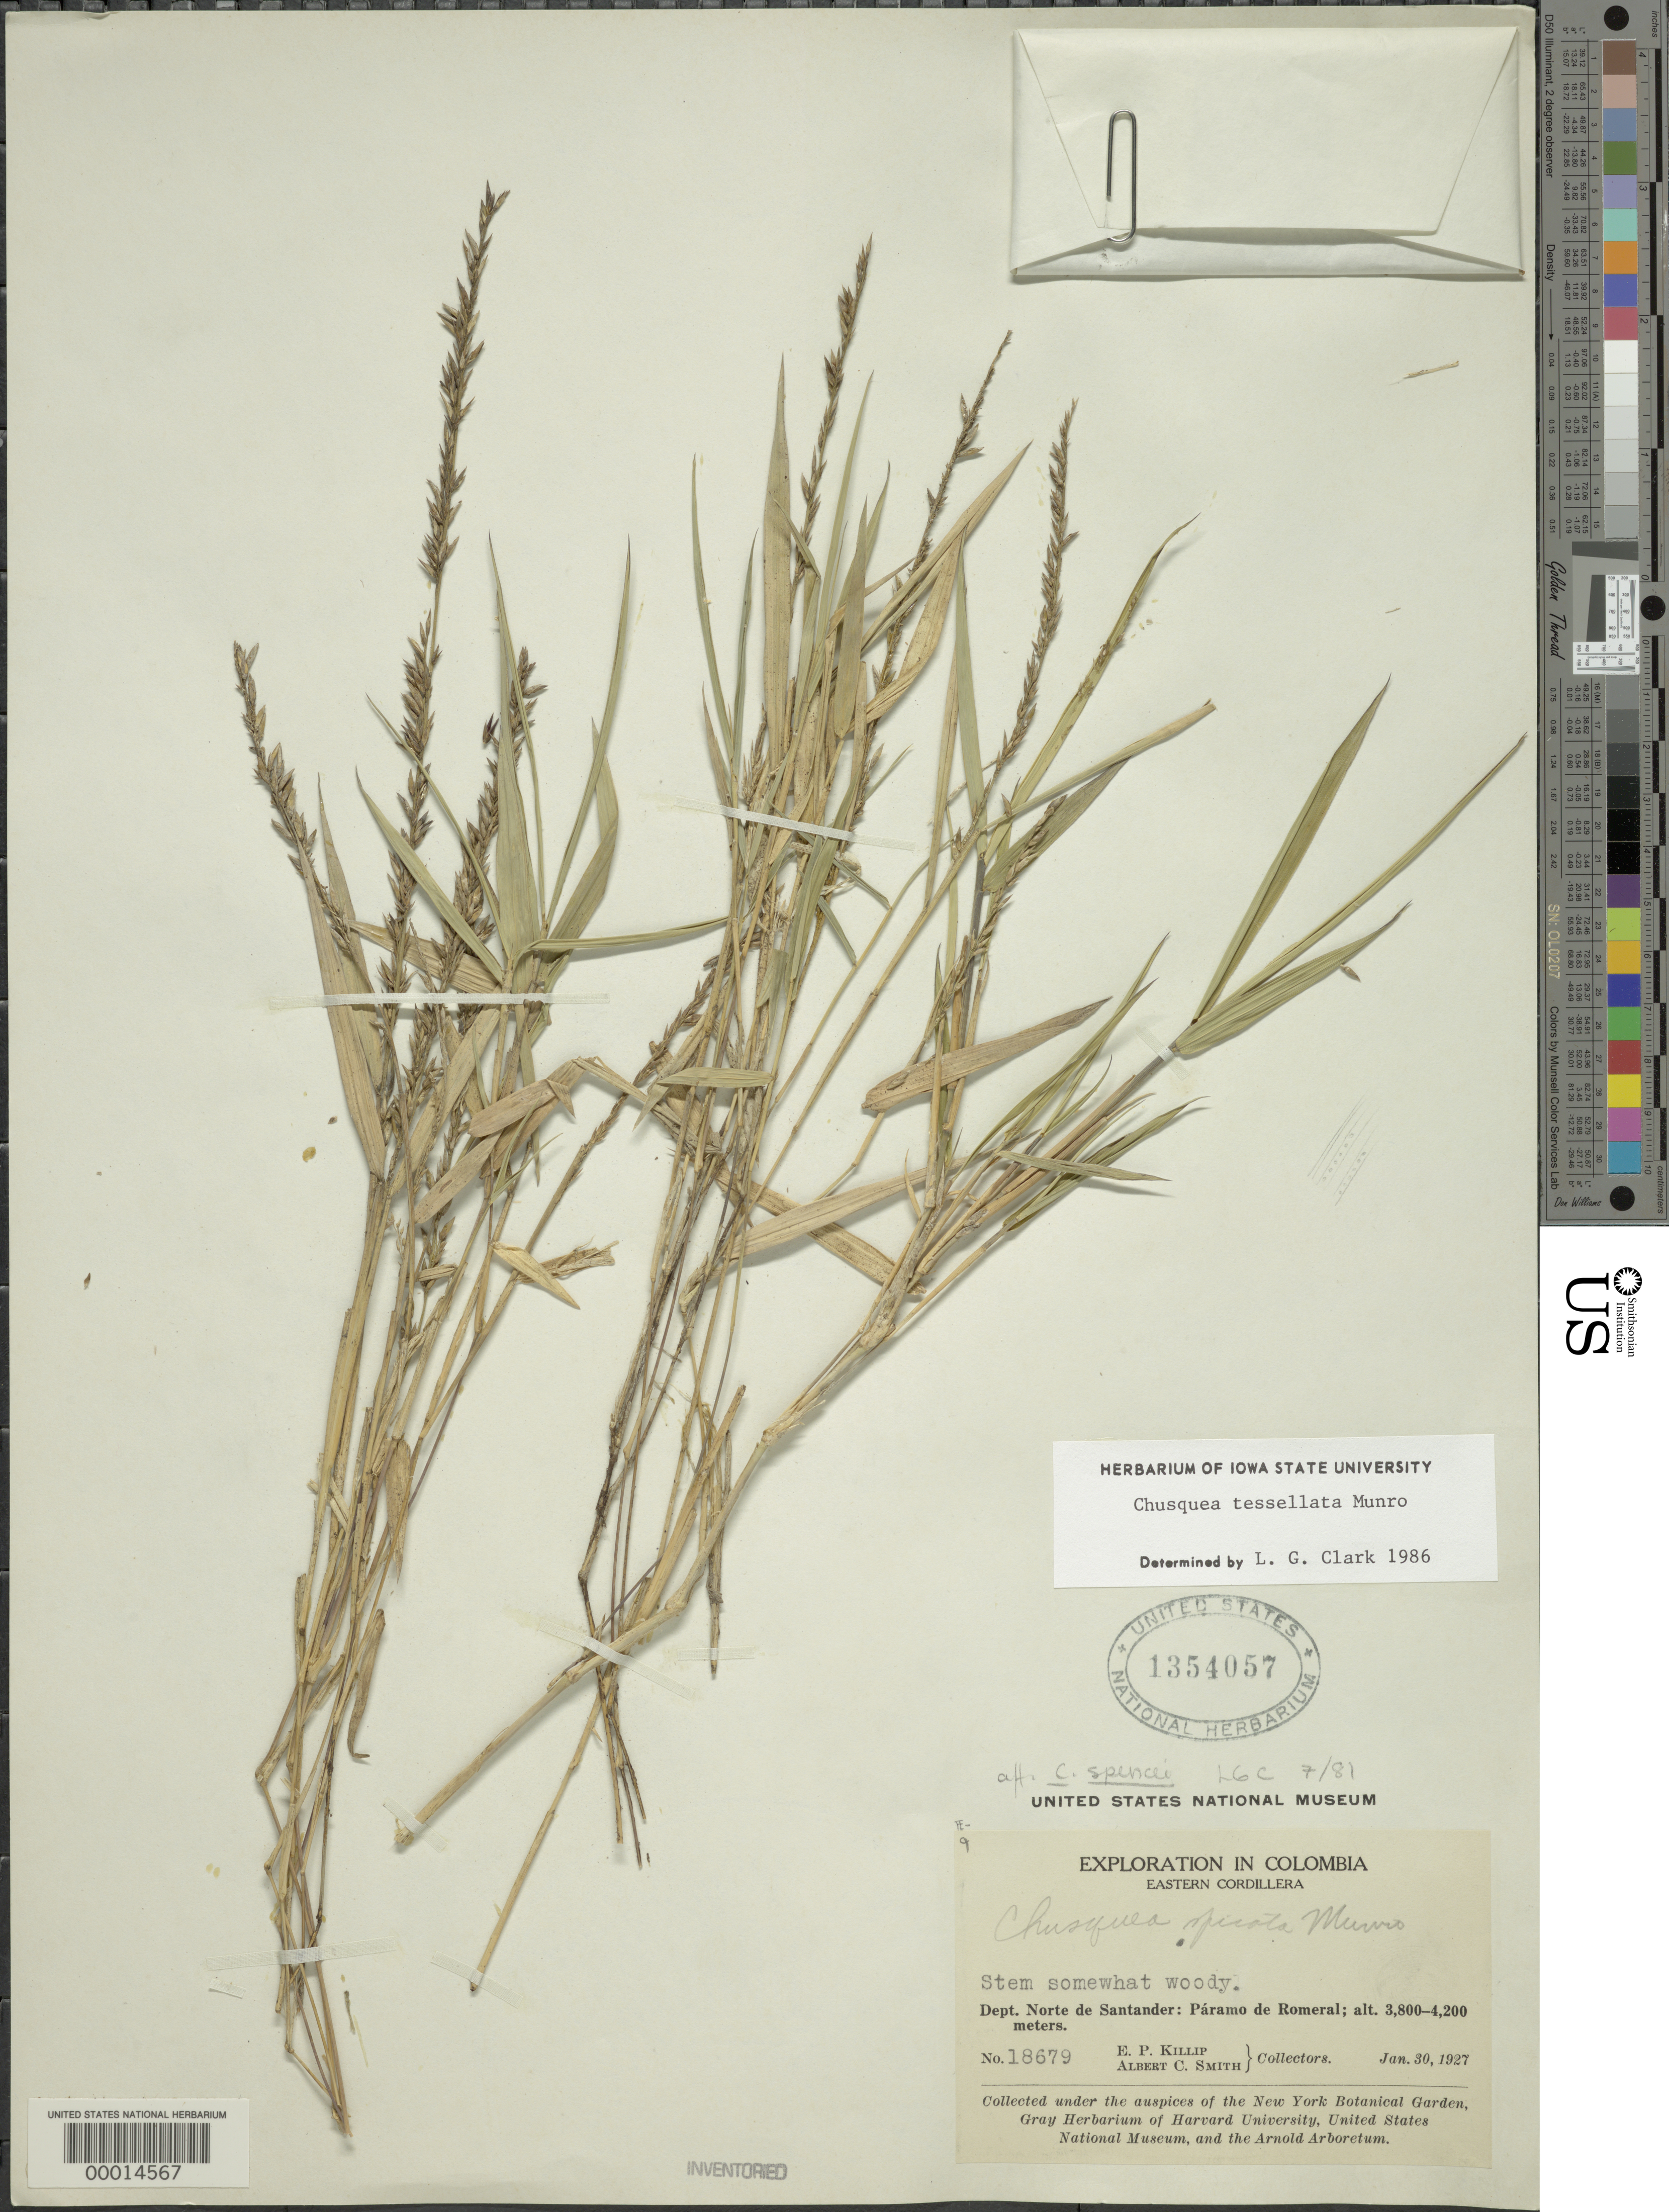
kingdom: Plantae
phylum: Tracheophyta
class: Liliopsida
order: Poales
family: Poaceae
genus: Chusquea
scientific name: Chusquea tessellata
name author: Munro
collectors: E. P. Killip & A. C. Smith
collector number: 18679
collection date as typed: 30 Jan 1927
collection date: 1927-01-30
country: Colombia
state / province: Norte de Santander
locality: Paramo de Romeral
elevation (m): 3800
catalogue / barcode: US 1354057